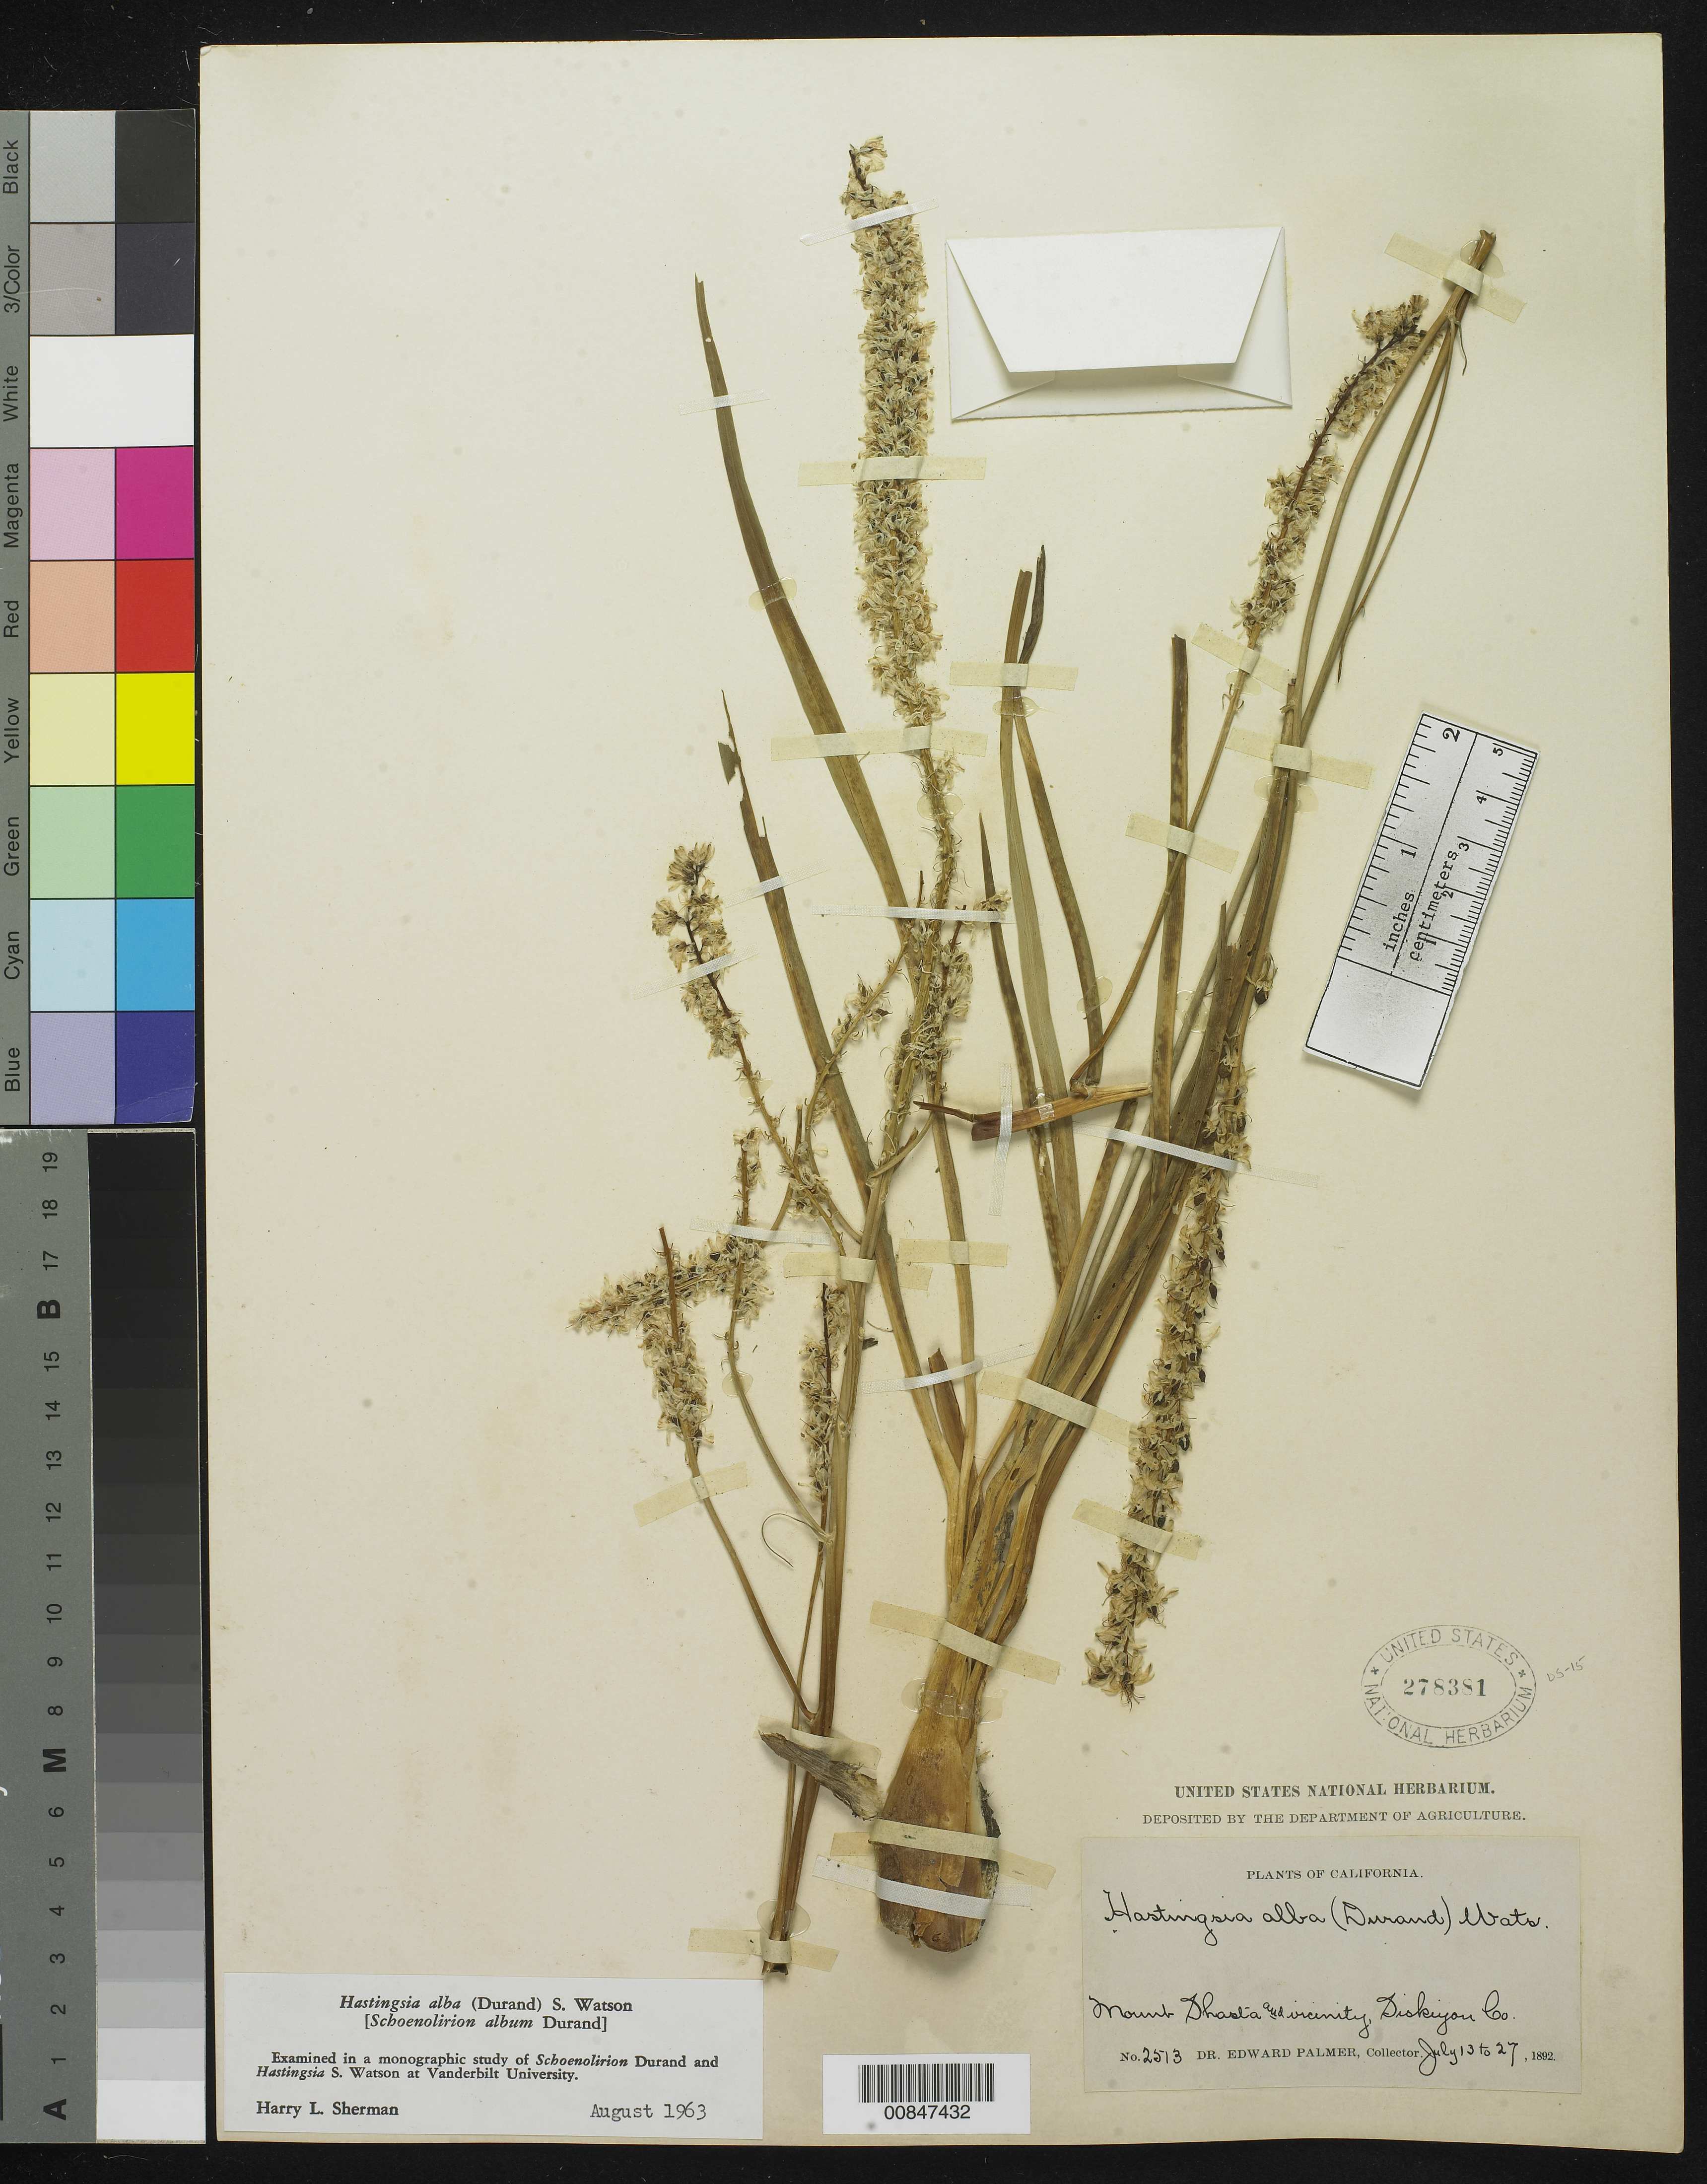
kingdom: Plantae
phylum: Tracheophyta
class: Liliopsida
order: Asparagales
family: Asparagaceae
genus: Schoenolirion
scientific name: Schoenolirion album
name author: Durand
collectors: E. Palmer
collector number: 2513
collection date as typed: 13 Jul 1892 to 27 Jul 1892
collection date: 1892-07-13/1892-07-27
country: United States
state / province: California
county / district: Siskiyou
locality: Mount Shasta and vicinity, Siskiyou County, California.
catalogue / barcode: US 278381